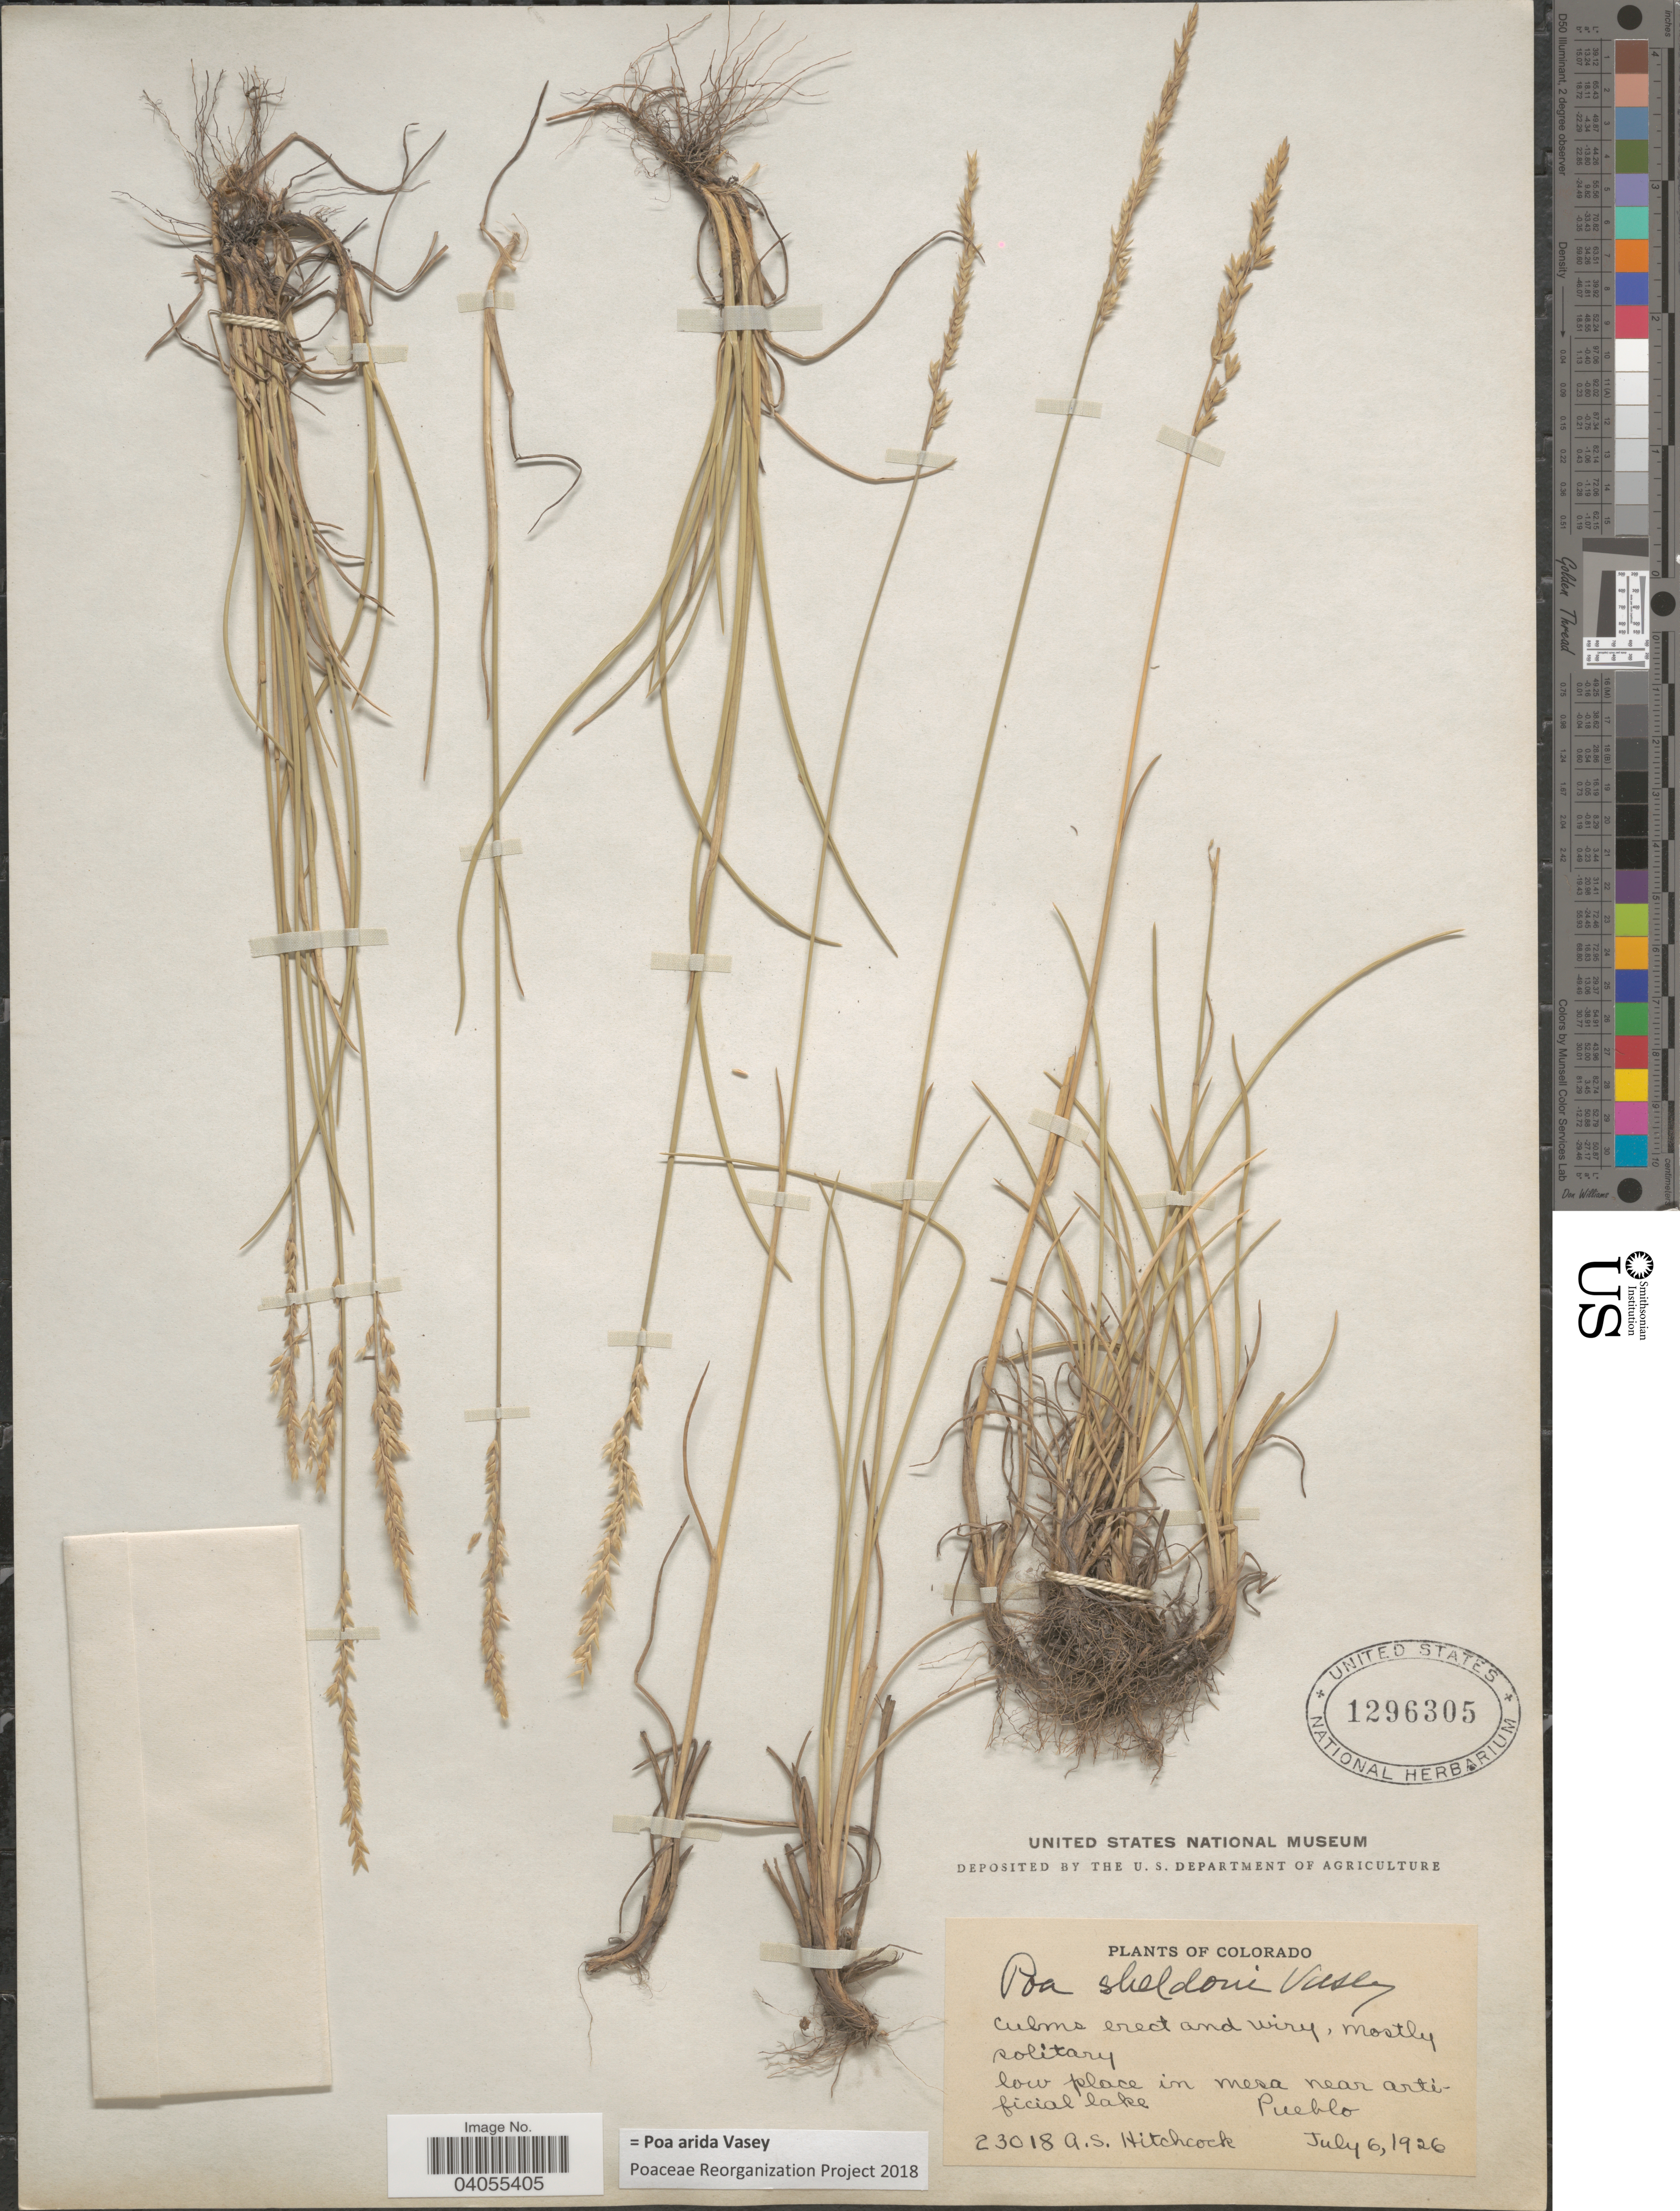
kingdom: Plantae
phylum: Tracheophyta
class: Liliopsida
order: Poales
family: Poaceae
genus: Poa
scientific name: Poa arida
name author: Vasey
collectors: A. S. Hitchcock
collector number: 23018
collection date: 1926-07-06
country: United States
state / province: Colorado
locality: Low place in mesa near artificial lake. Pueblo.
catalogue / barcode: US 1296305